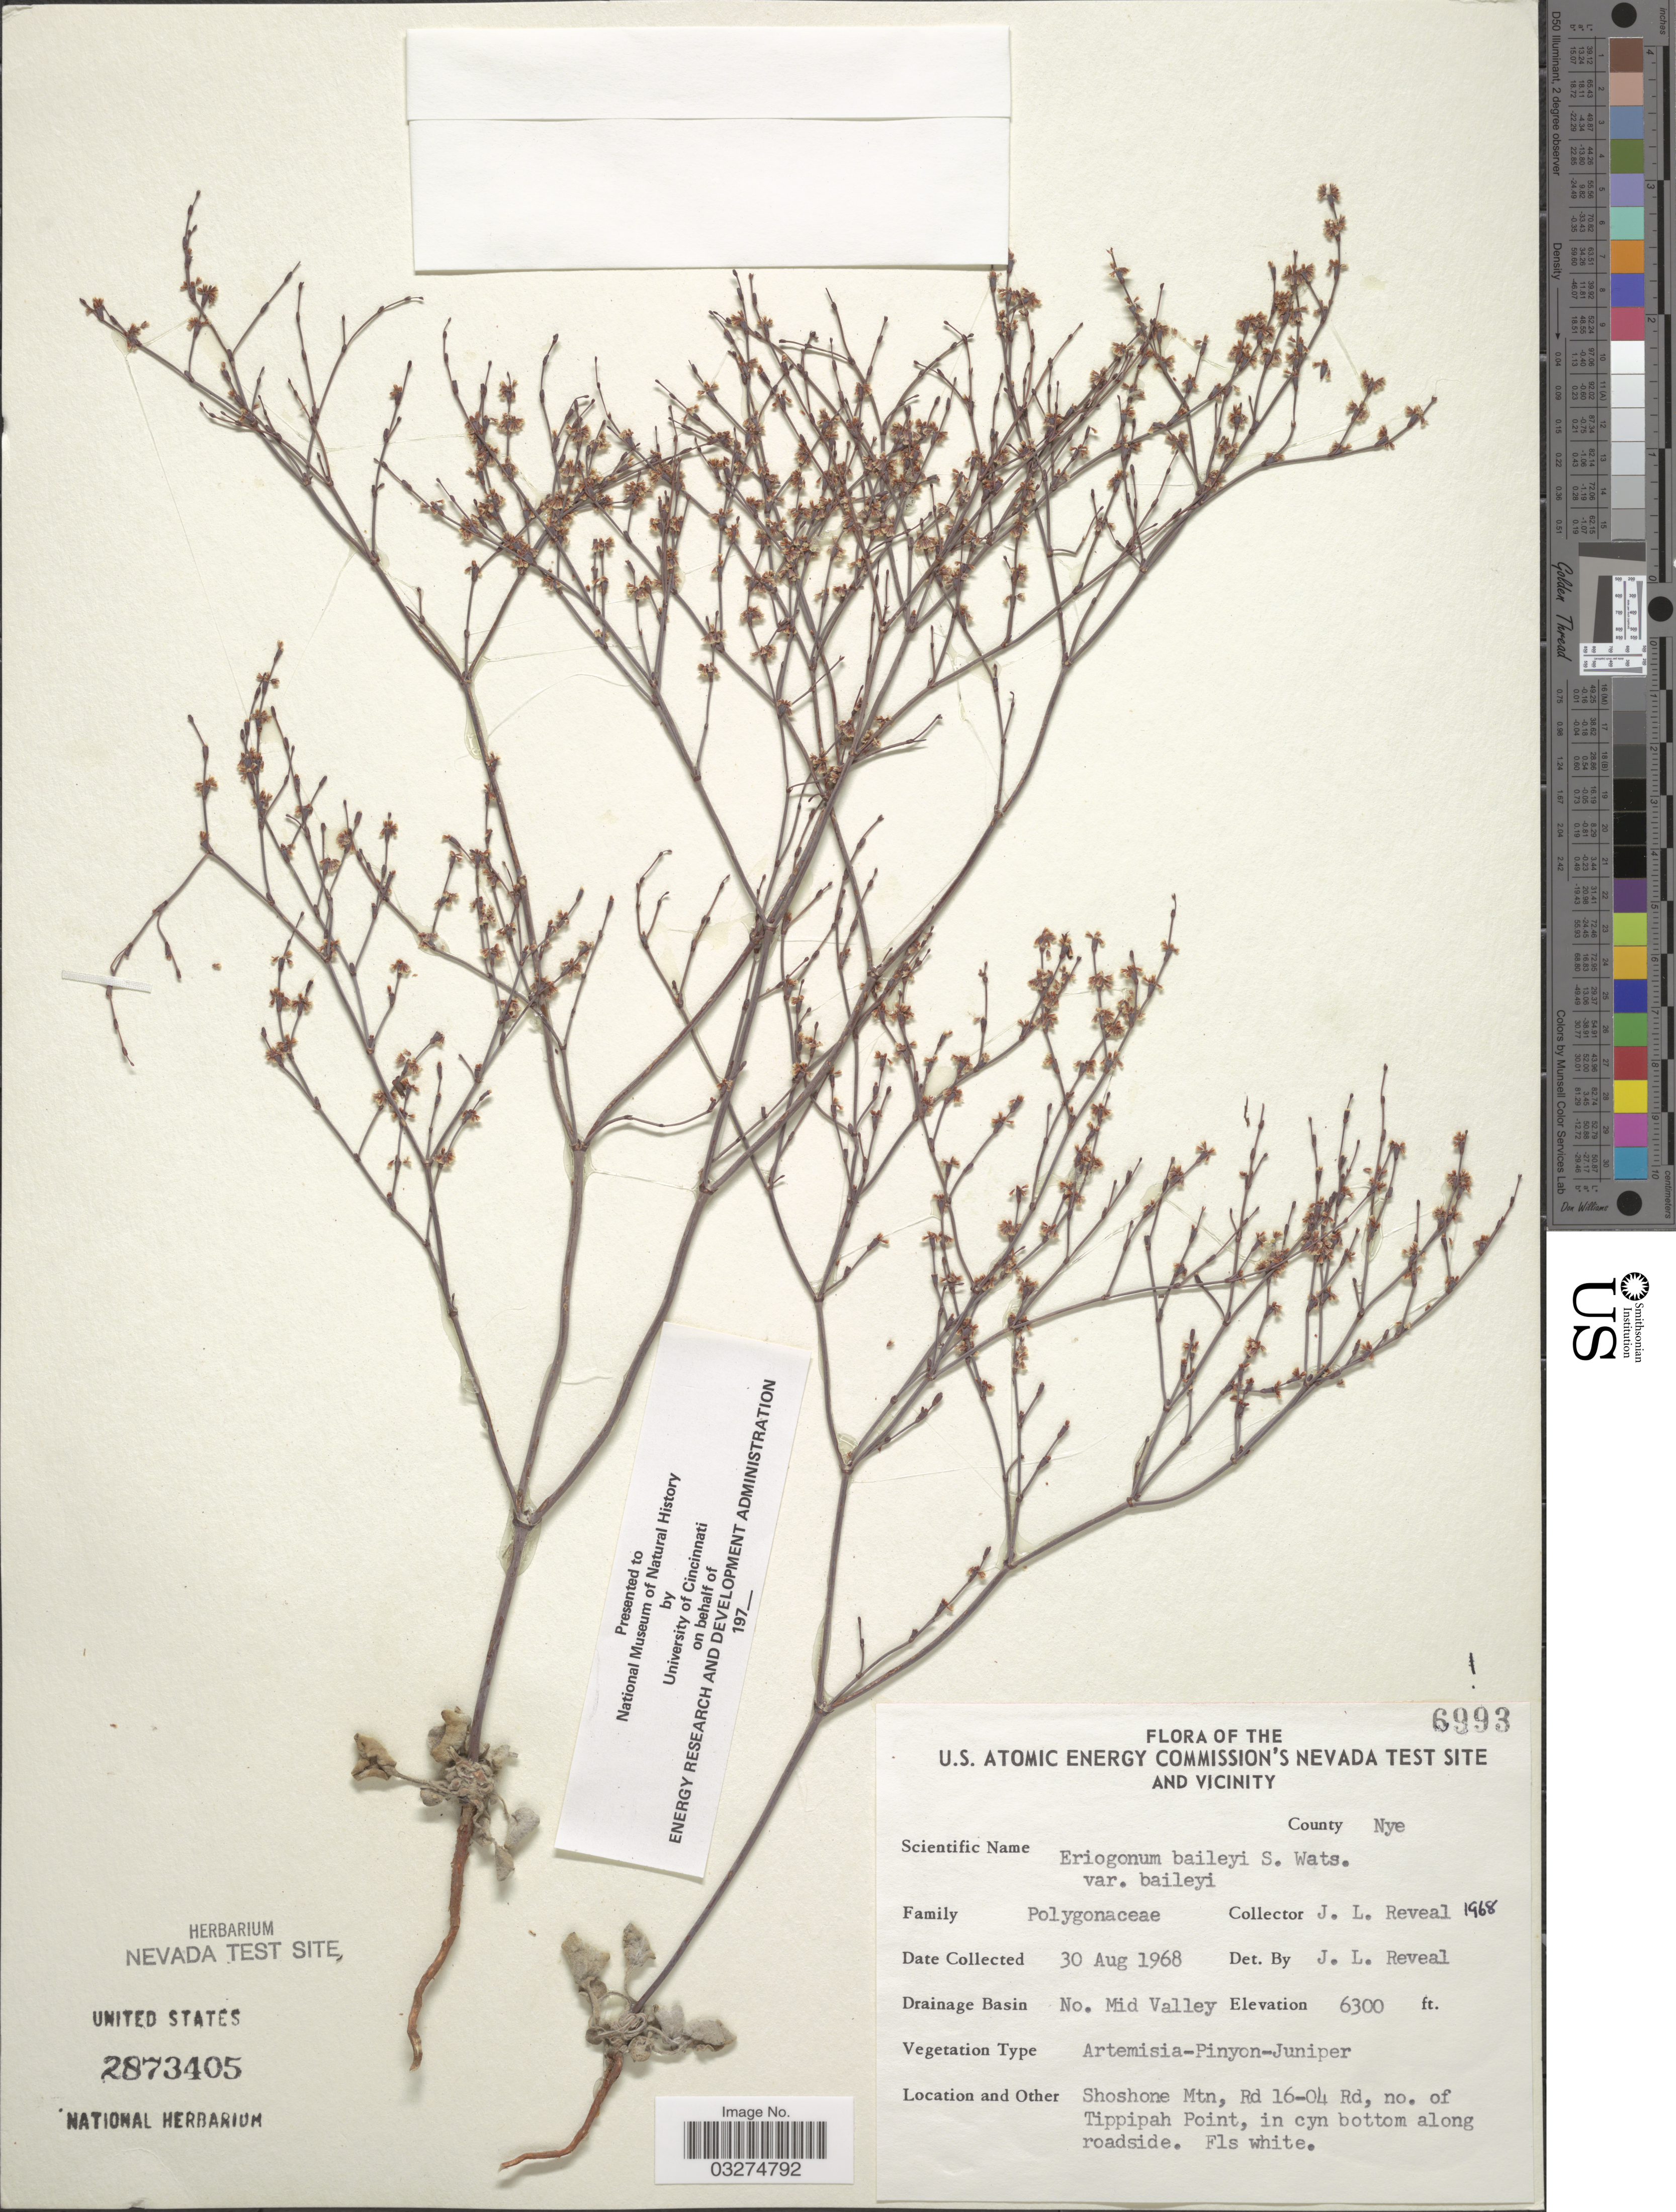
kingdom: Plantae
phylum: Tracheophyta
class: Magnoliopsida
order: Caryophyllales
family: Polygonaceae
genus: Eriogonum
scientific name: Eriogonum baileyi var. baileyi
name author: S. Watson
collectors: J. L. Reveal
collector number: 6993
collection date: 1968-08-30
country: United States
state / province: Nevada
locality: U.S. Atomic Energy Commission's Nevada Test Site and Vicinity. County Nye. Drainage Basin No. Mid Valley. Shoshone mtn, Rd 16-04 Rd, no. of Tippipah Point, in cyn bottom along roadside.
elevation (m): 1920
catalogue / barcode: US 2873405